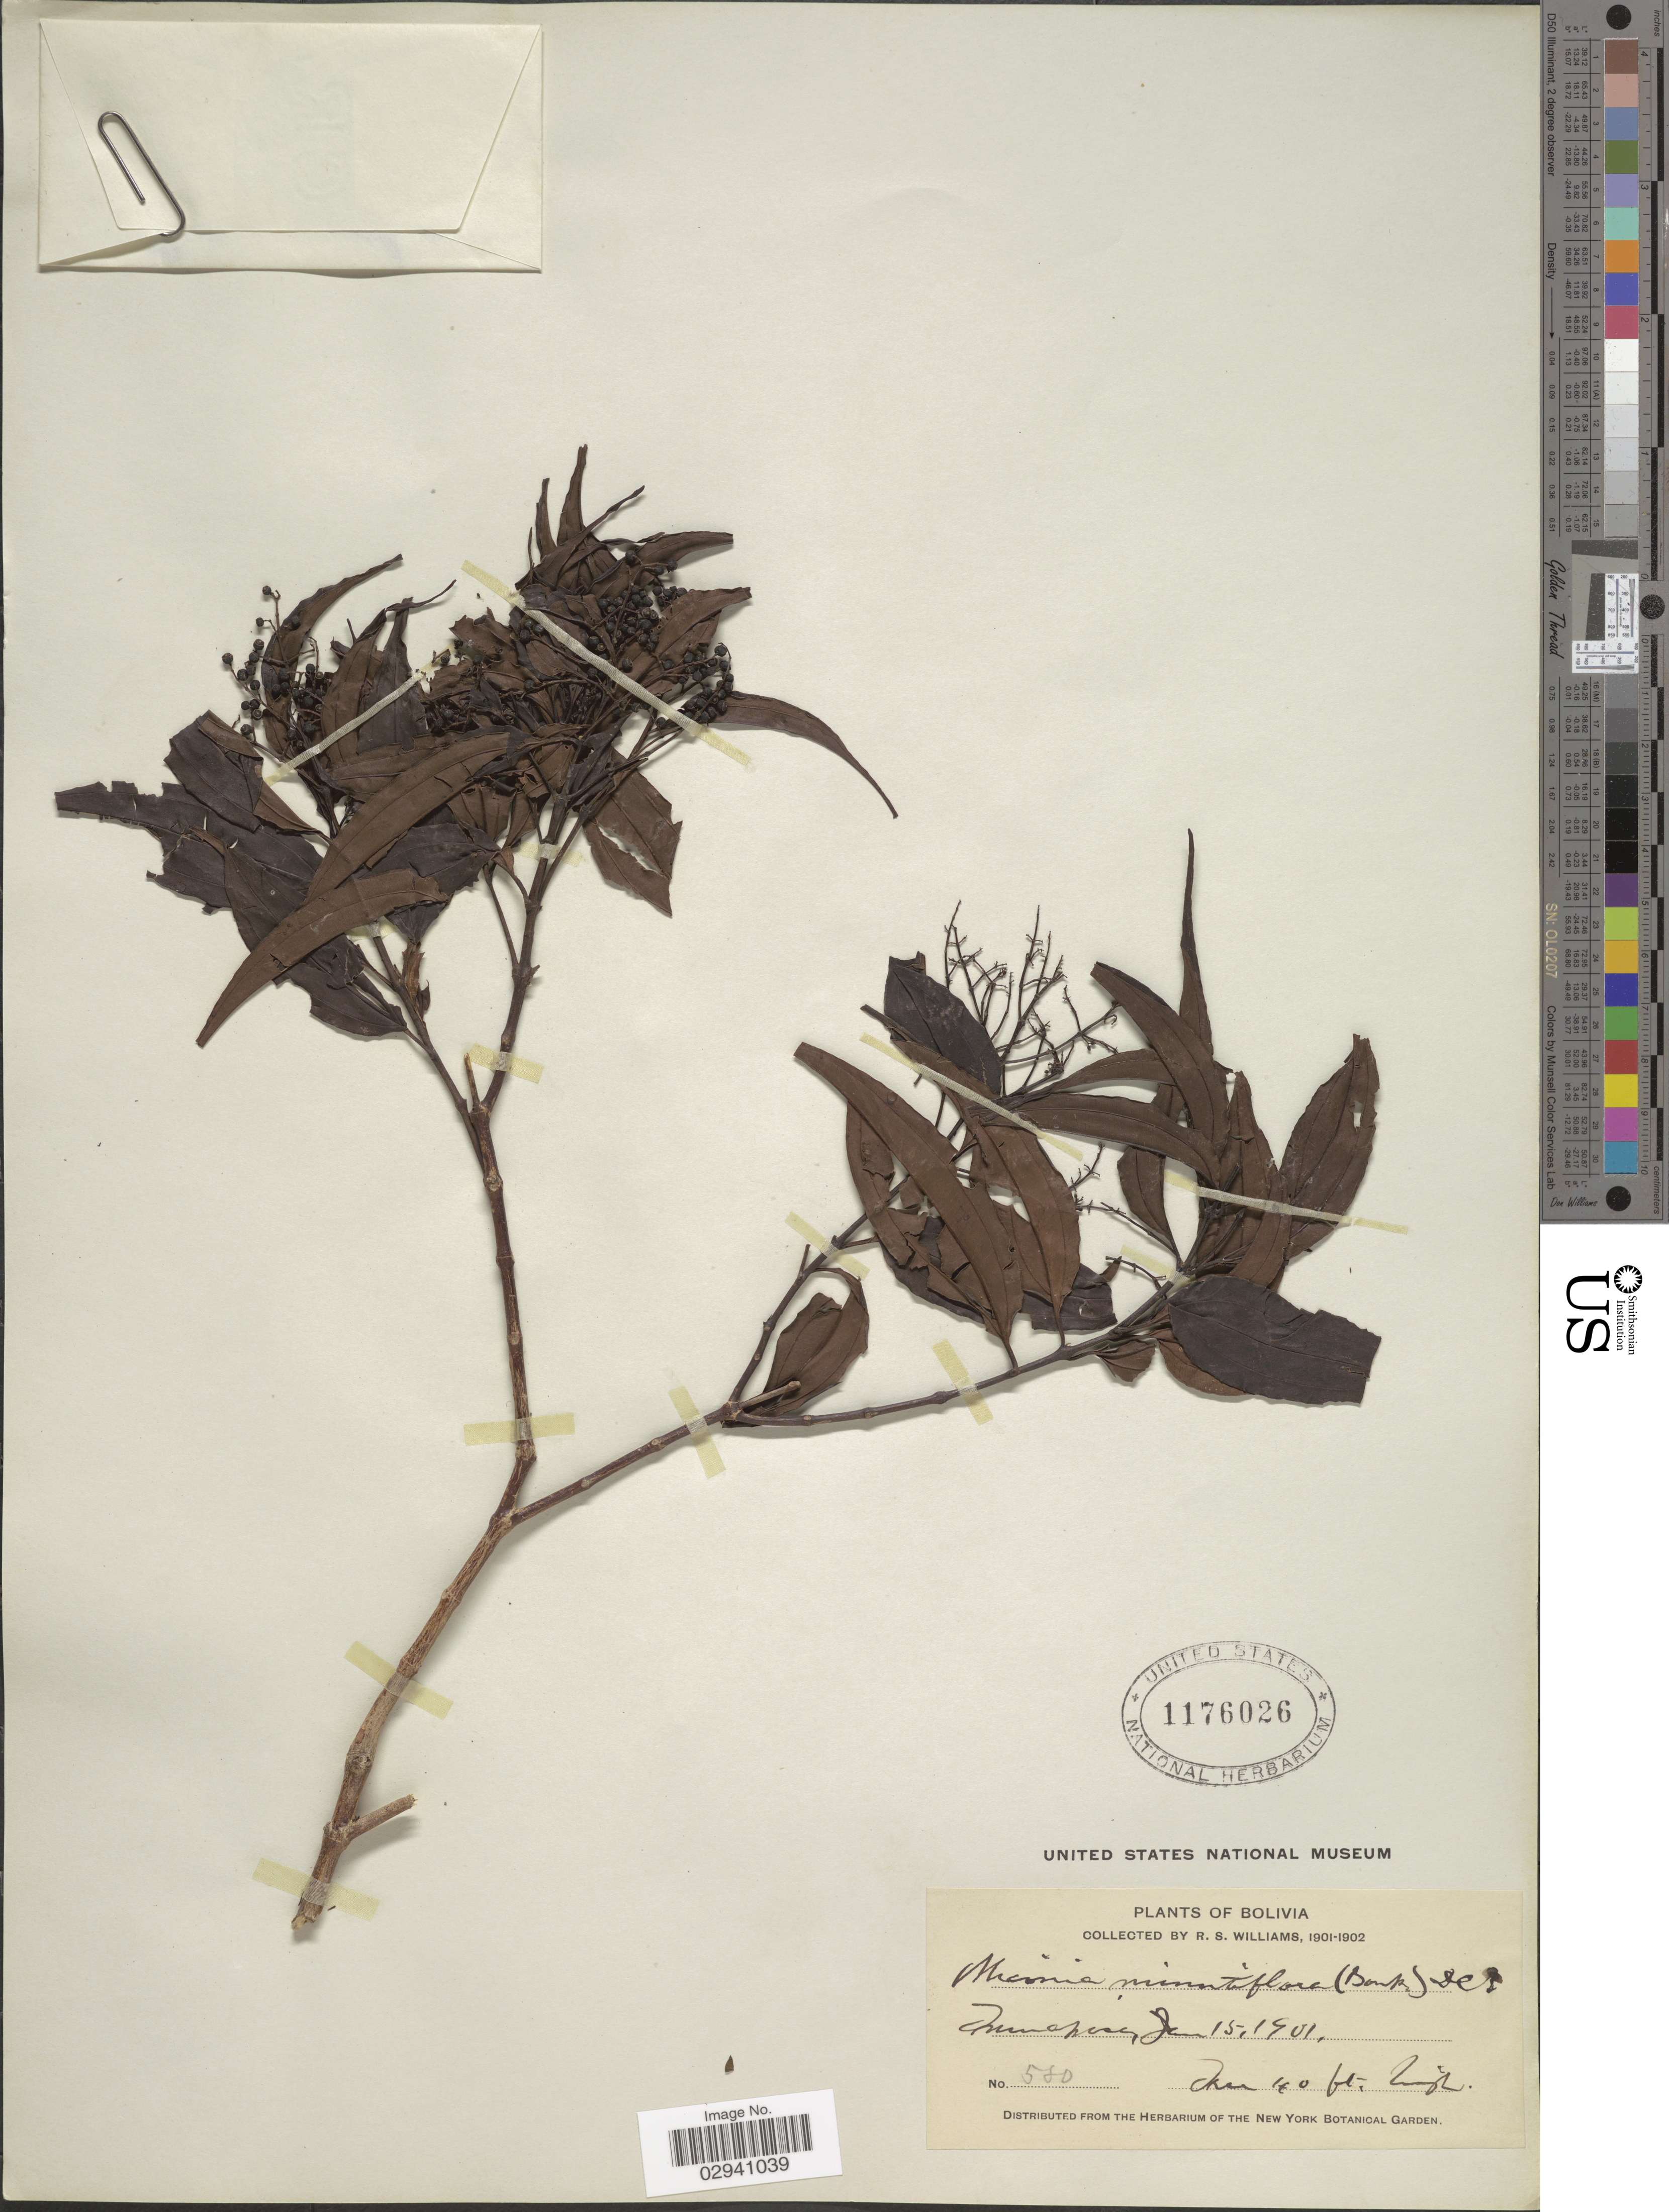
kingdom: Plantae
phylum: Tracheophyta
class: Magnoliopsida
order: Myrtales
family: Melastomataceae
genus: Miconia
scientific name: Miconia minutiflora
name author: (Bonpl.) DC.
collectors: R. S. Williams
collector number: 580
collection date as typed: Jan. 15, 1901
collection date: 1902-01-15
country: Bolivia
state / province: La Paz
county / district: Iturralde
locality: Tumupasa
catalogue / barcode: US 1176026